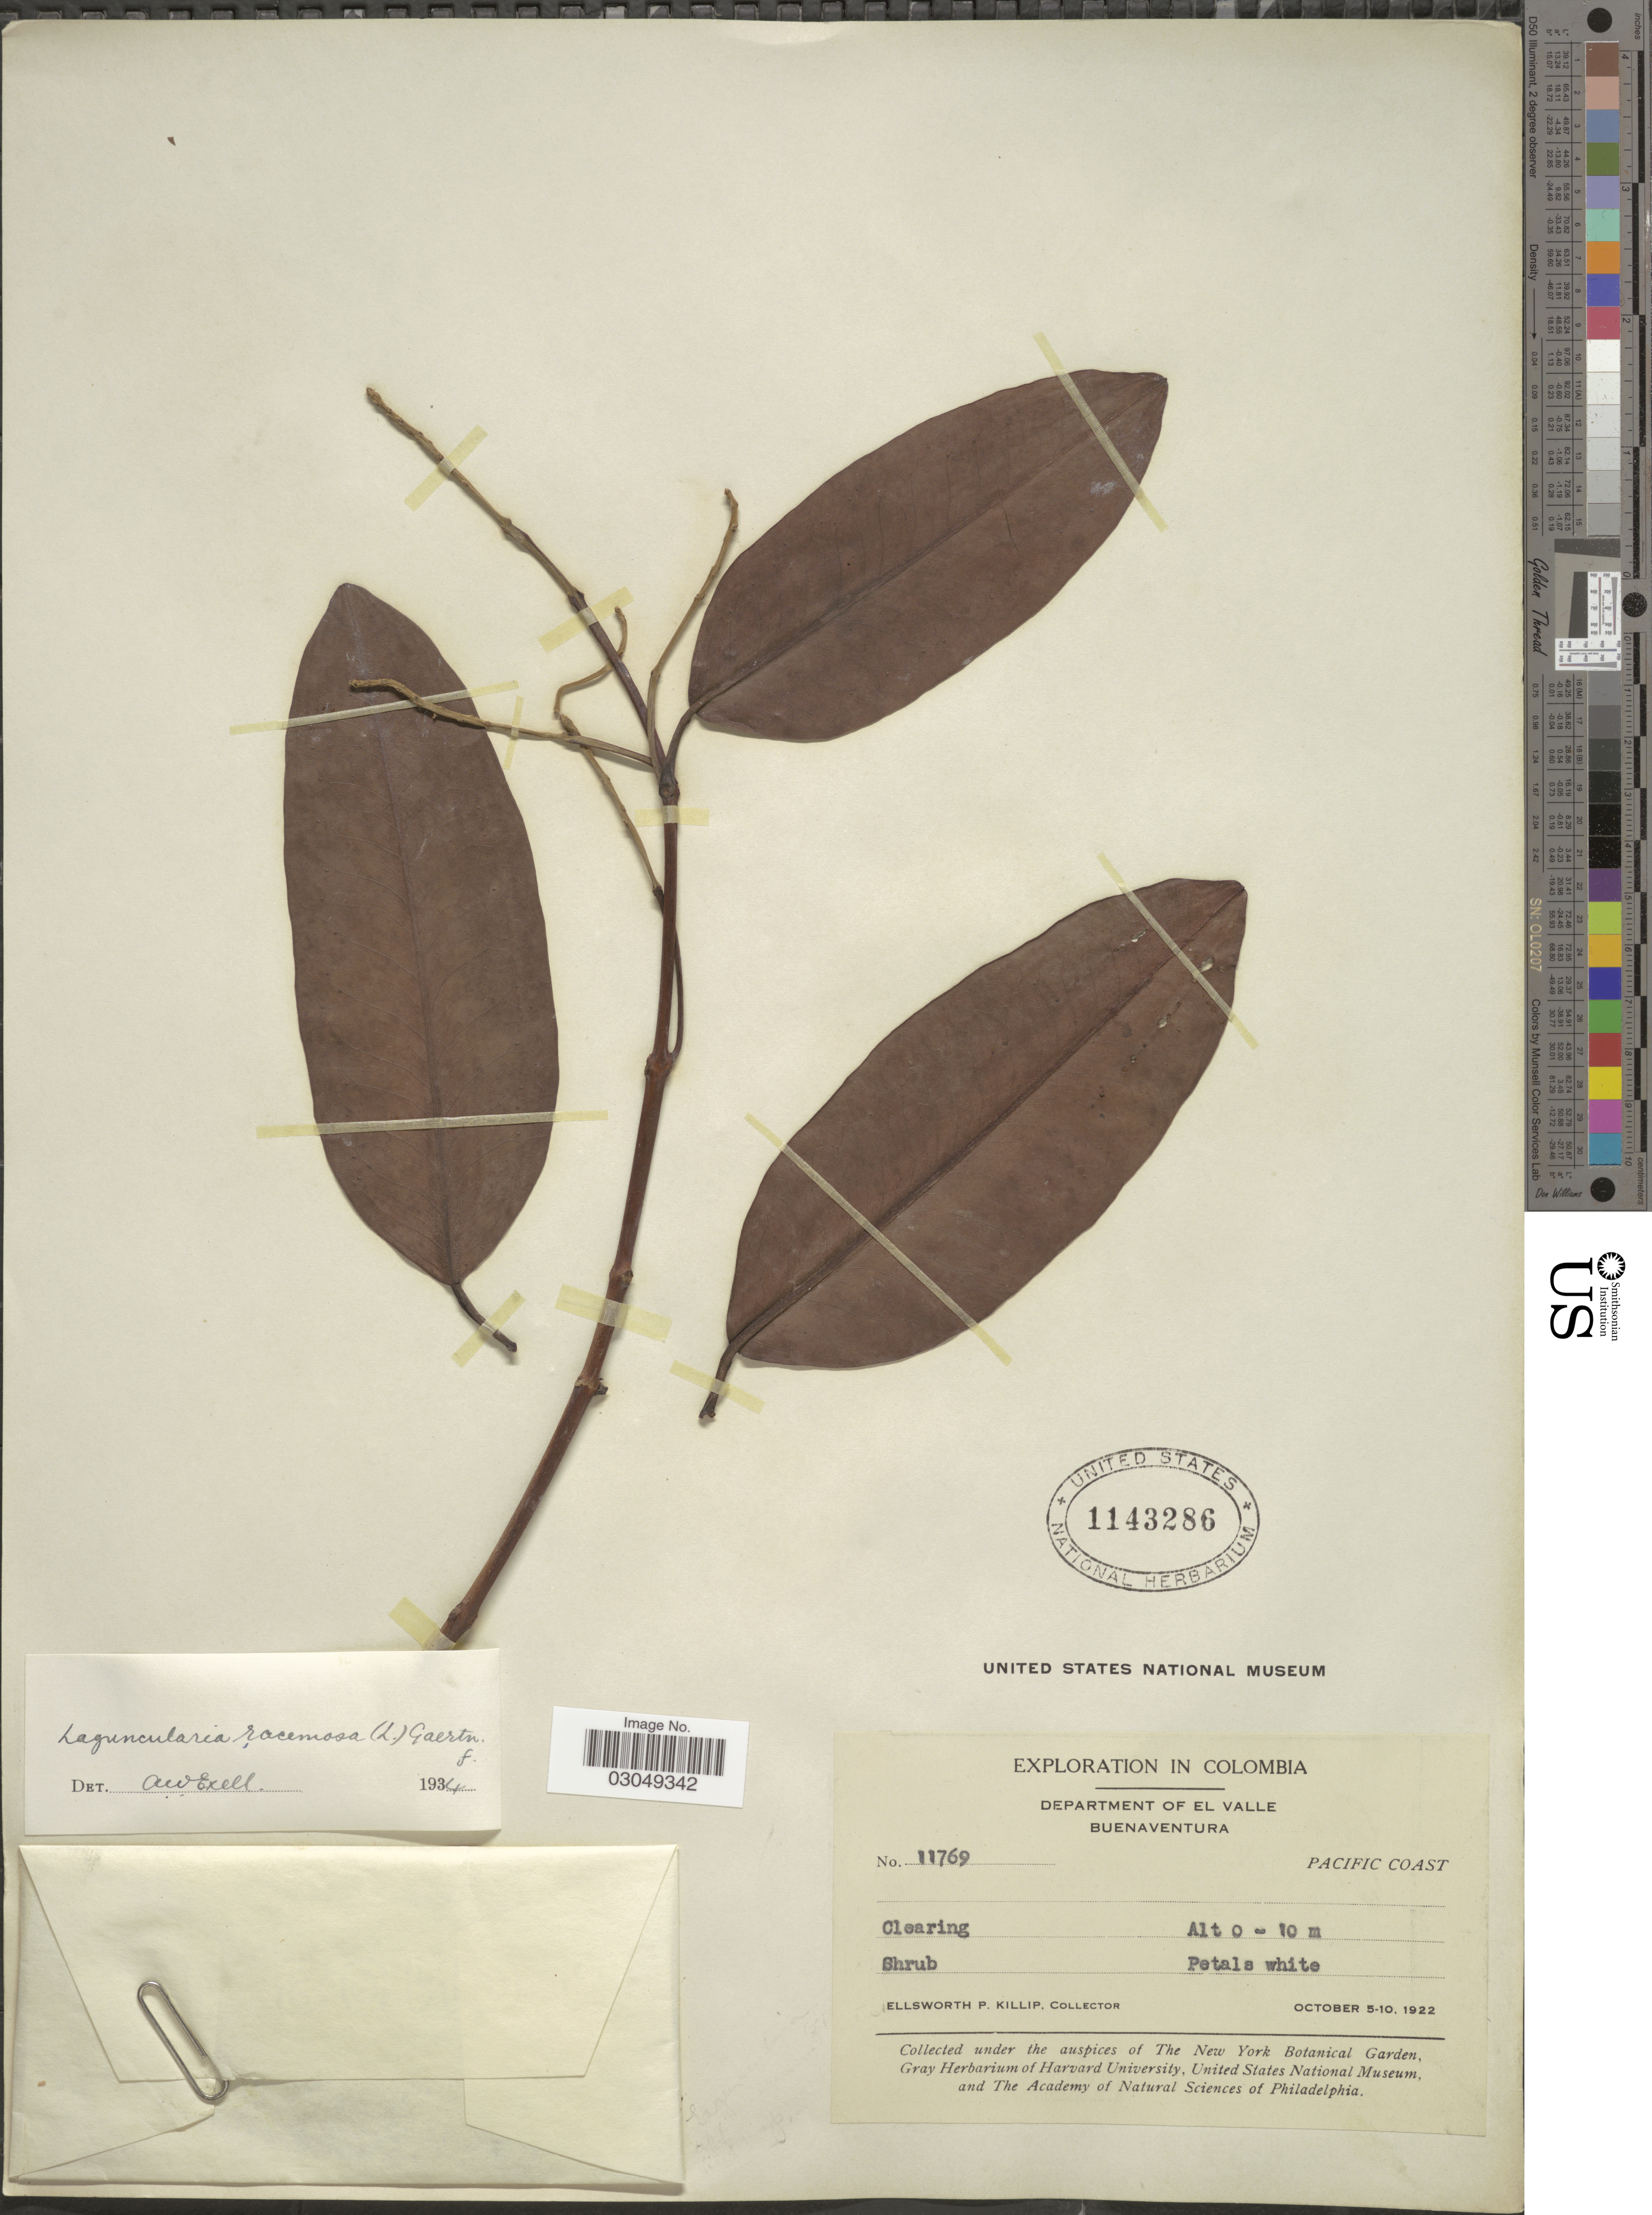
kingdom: Plantae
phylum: Tracheophyta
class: Magnoliopsida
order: Myrtales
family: Combretaceae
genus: Laguncularia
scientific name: Laguncularia racemosa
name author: (L.) C.F. Gaertn.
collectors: E. P. Killip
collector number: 11769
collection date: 1922-10-05/1922-10-10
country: Colombia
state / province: Valle del Cauca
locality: Department of El Valle, Buenaventura, Pacific Coast.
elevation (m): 0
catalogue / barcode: US 1143286